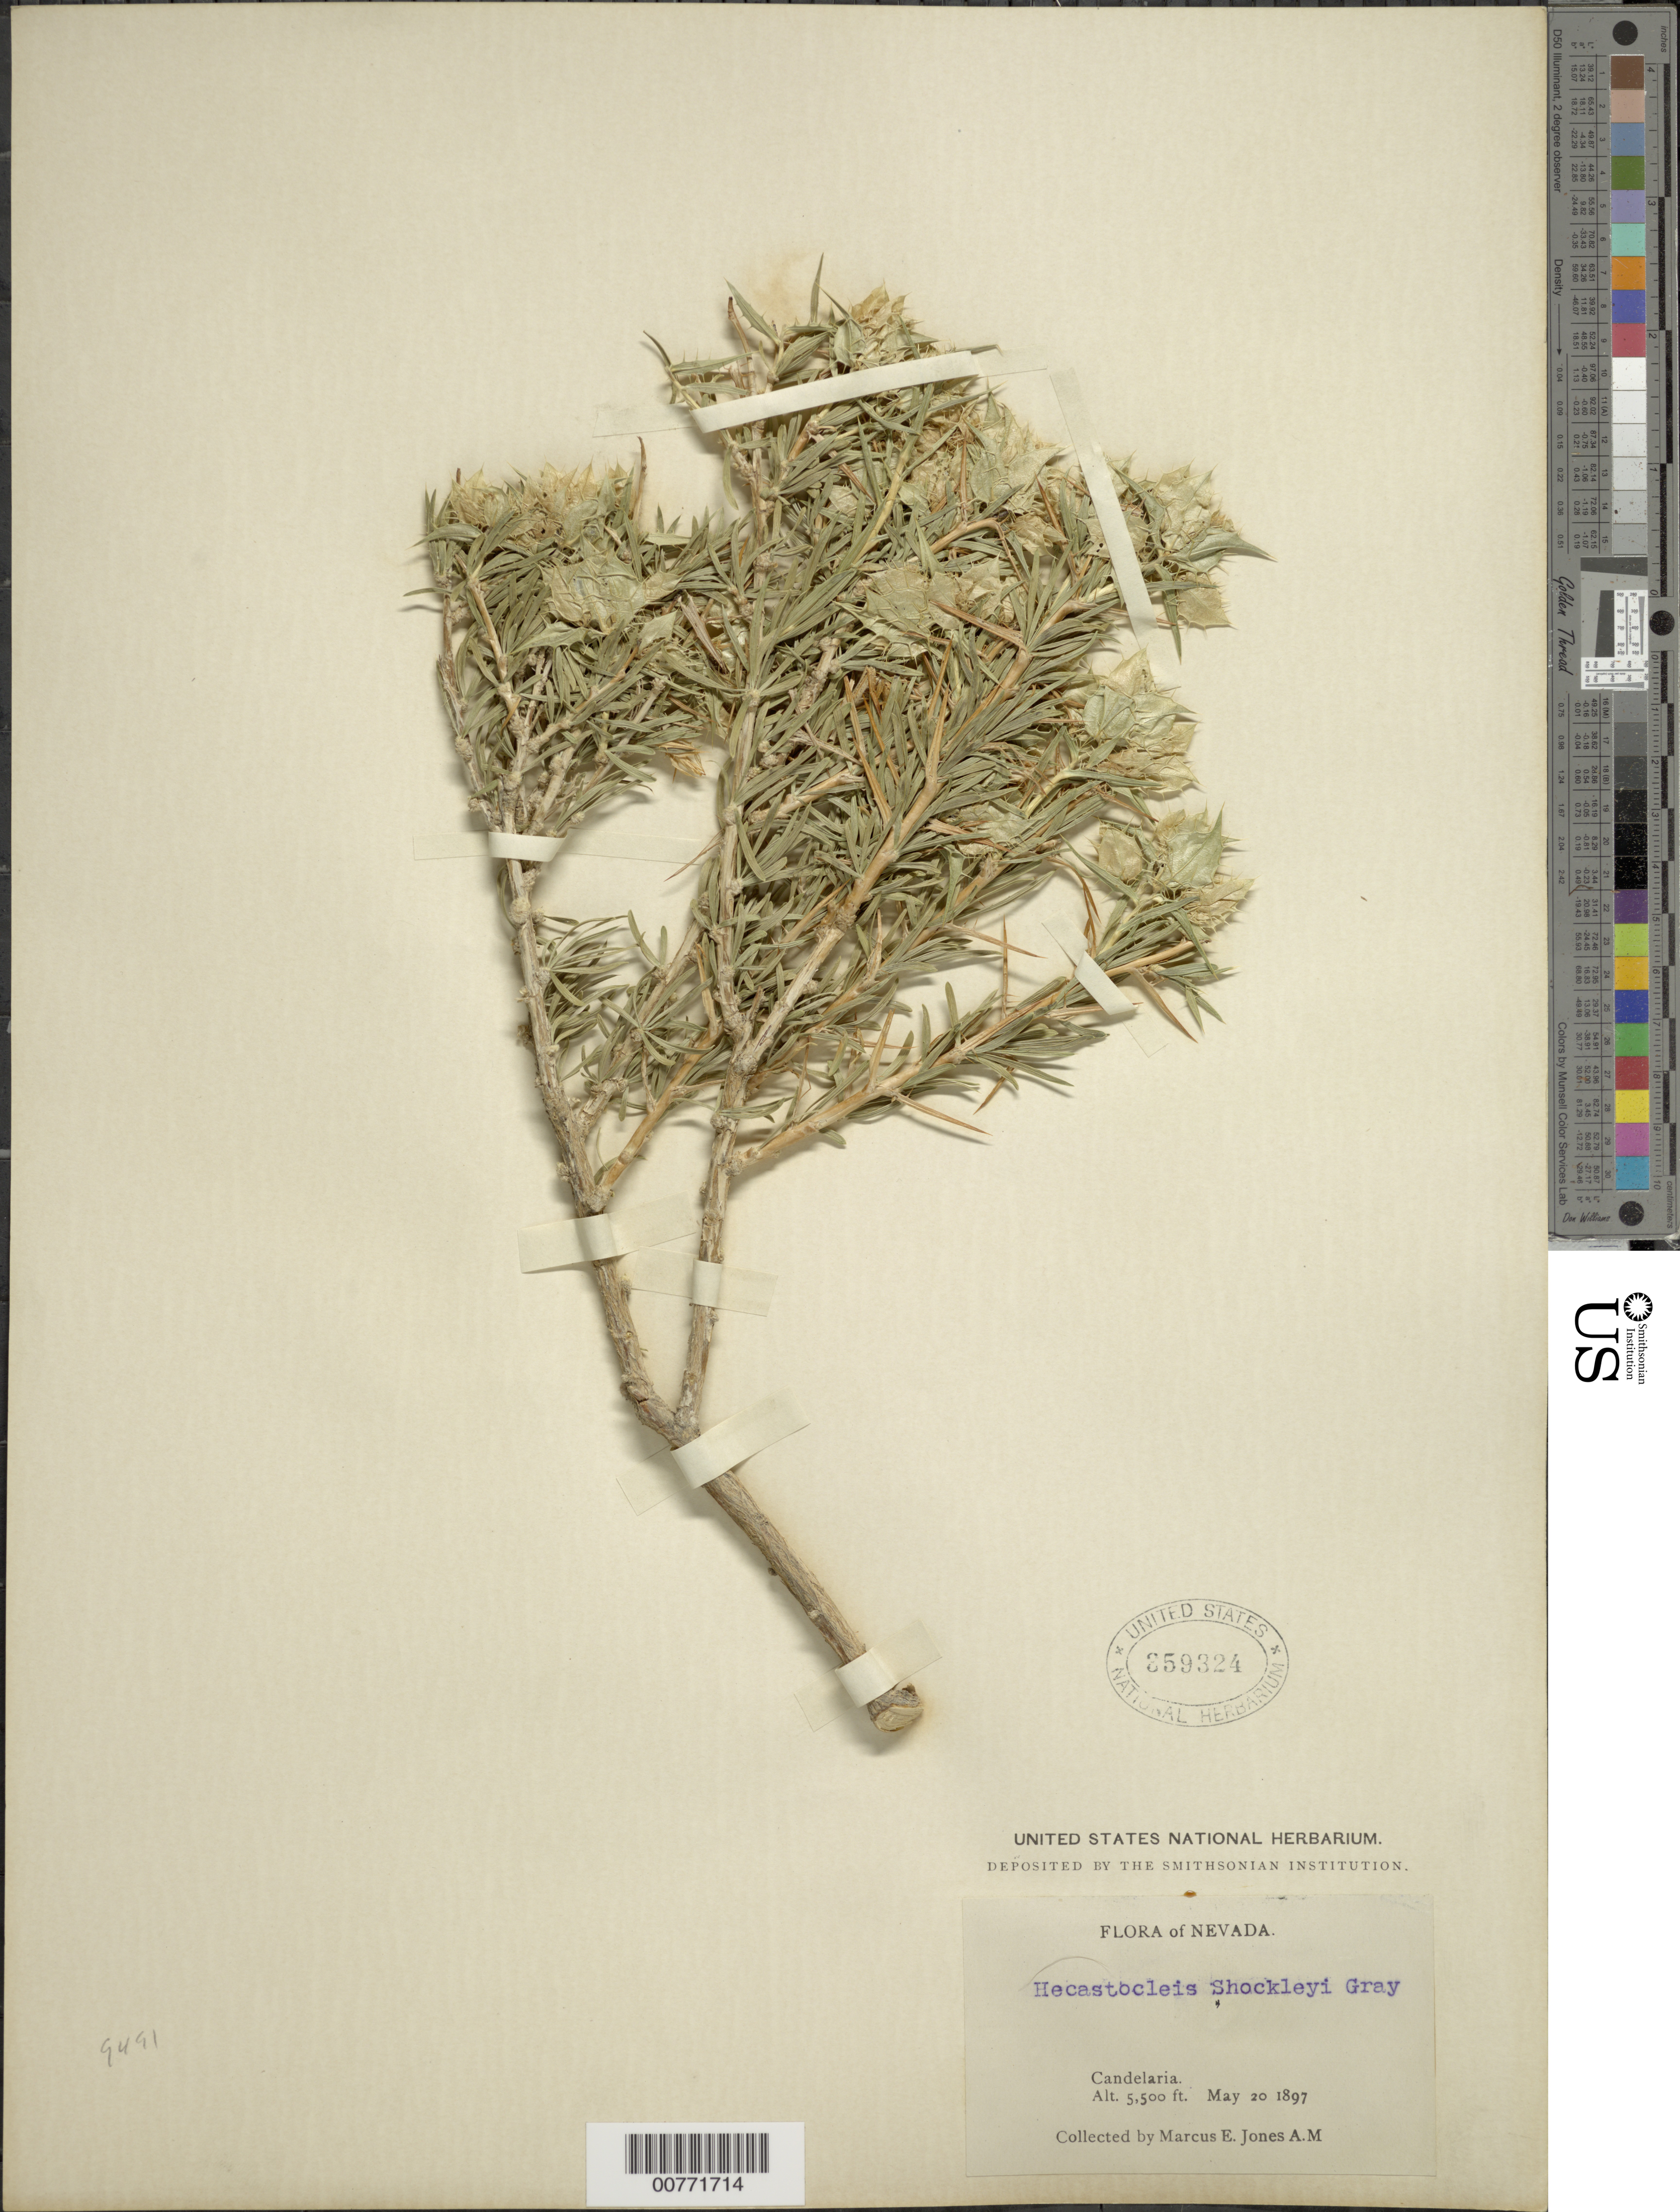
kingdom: Plantae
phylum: Tracheophyta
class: Magnoliopsida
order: Asterales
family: Asteraceae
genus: Hecastocleis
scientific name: Hecastocleis shockleyi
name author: A. Gray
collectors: M. E. Jones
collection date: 1897-05-20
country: United States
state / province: Nevada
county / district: Mineral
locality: Candelaria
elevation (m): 1676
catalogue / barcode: US 859324